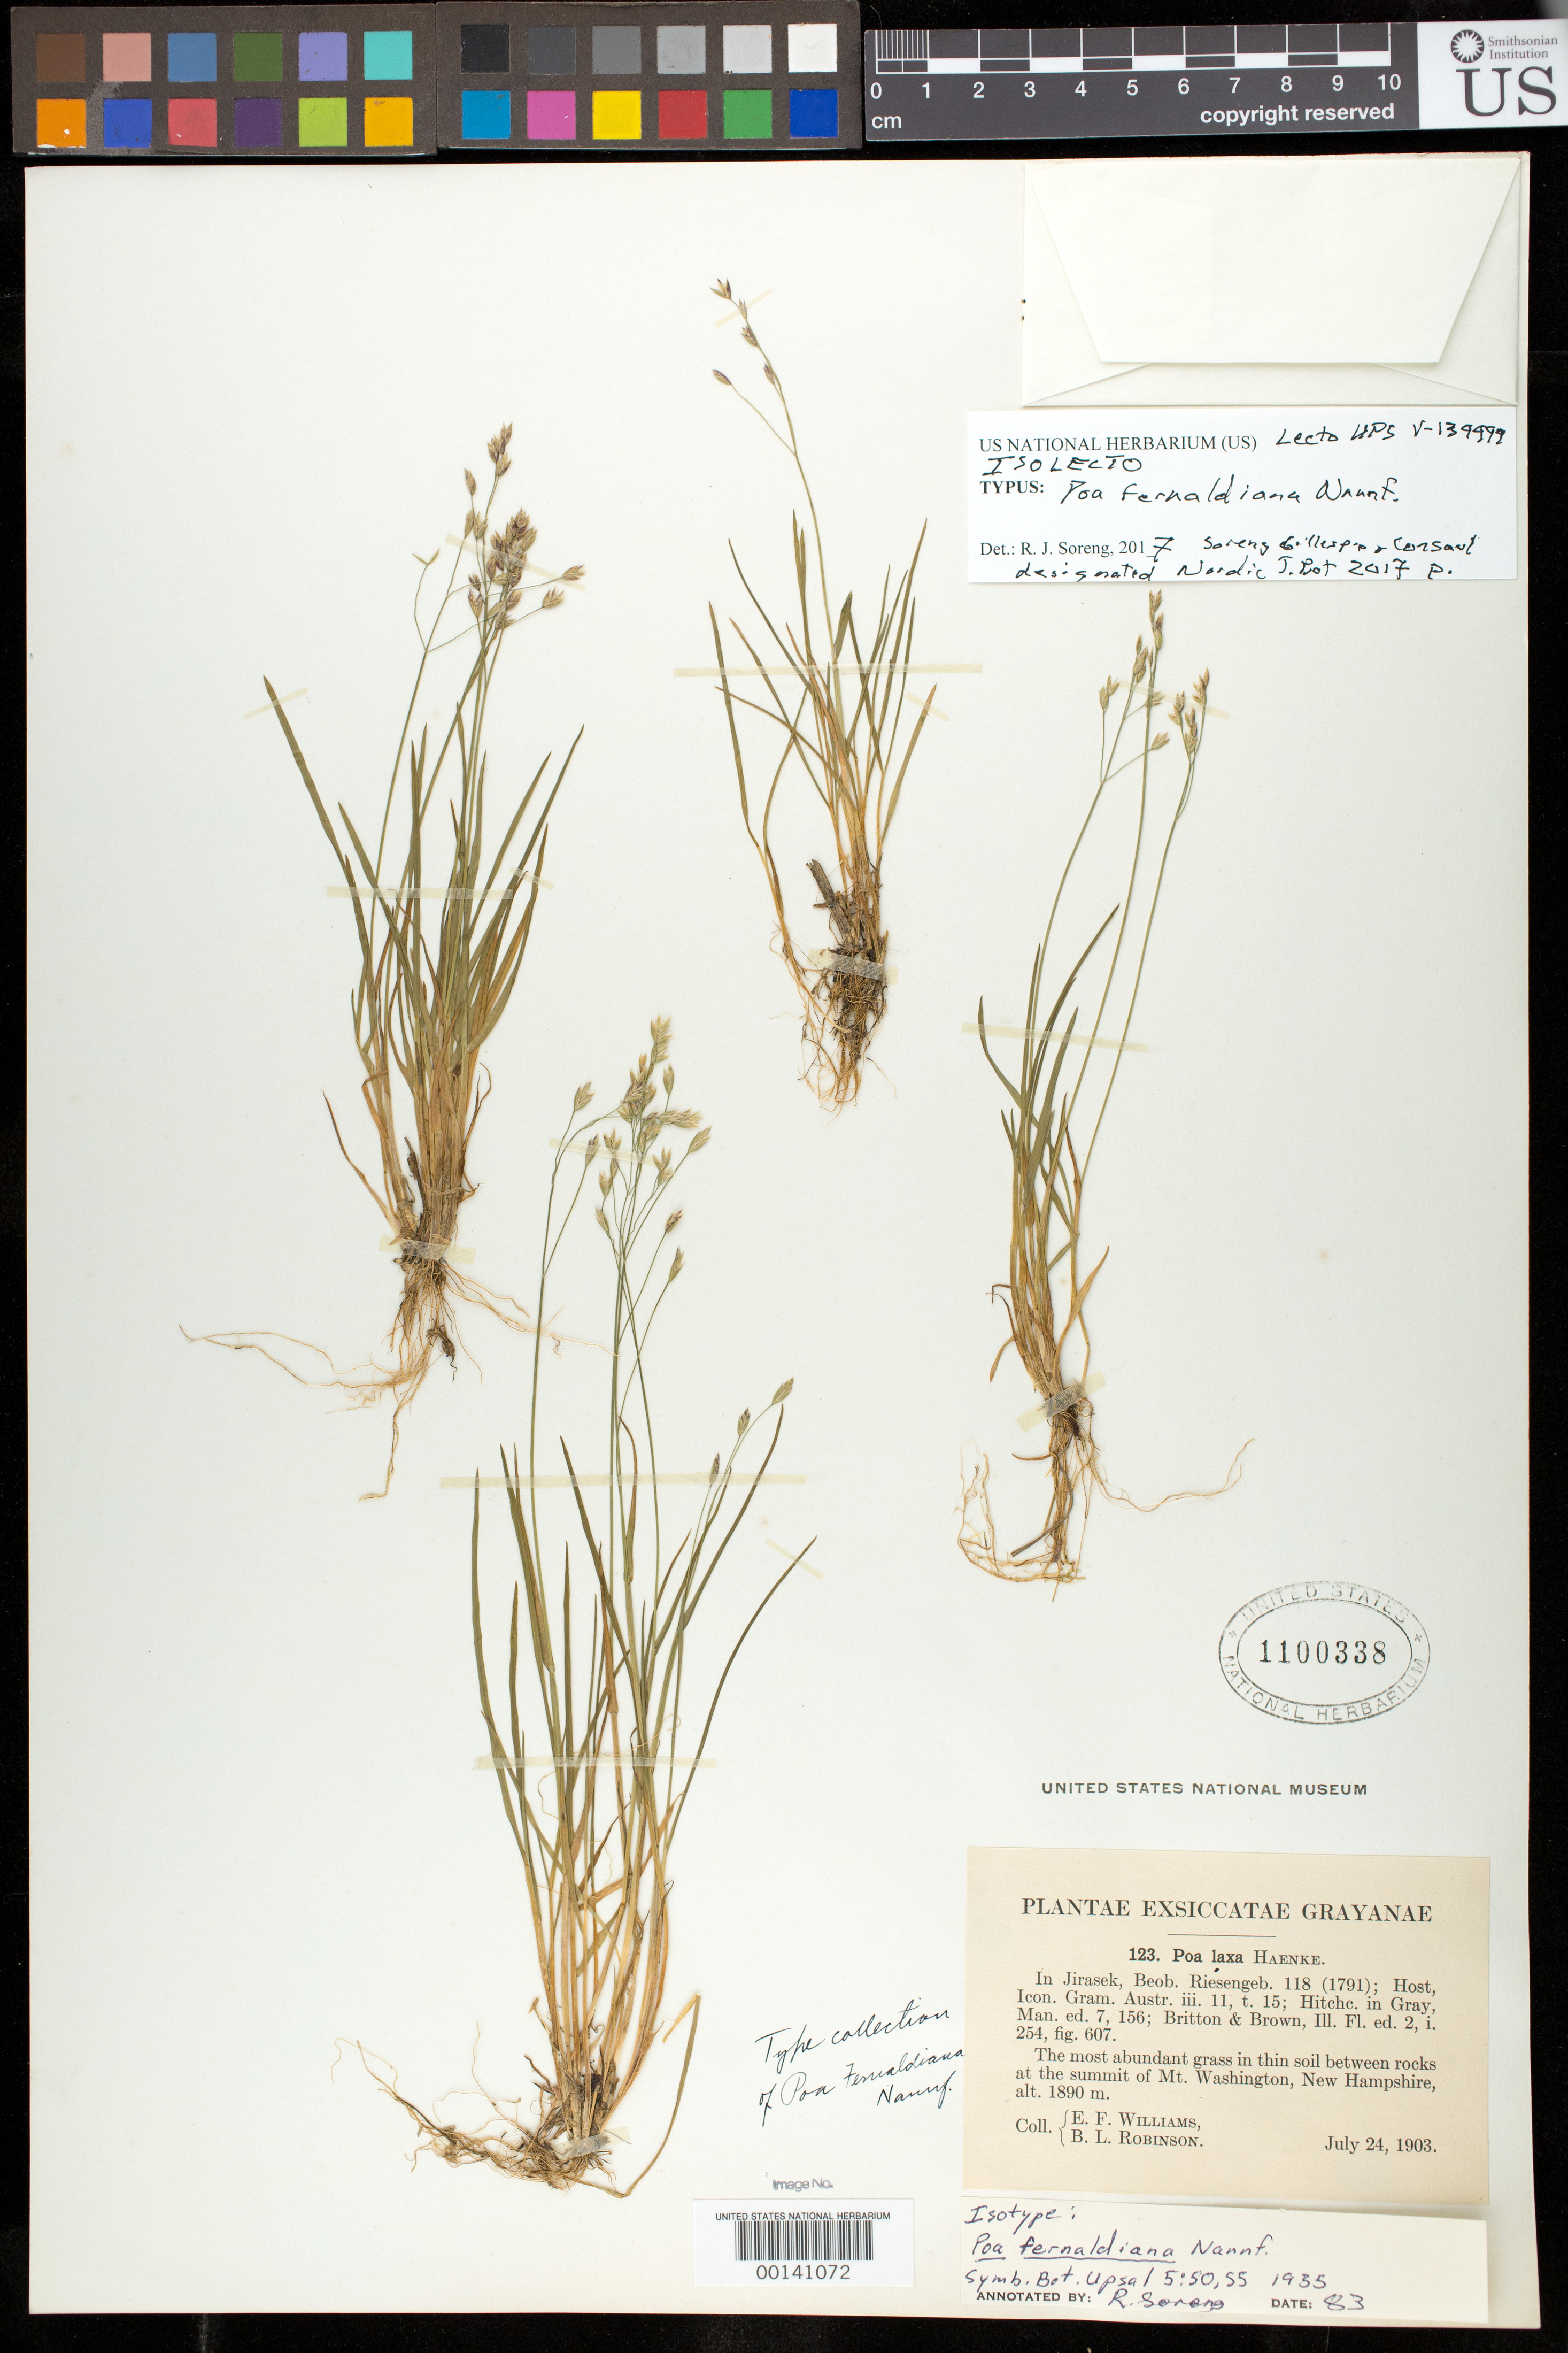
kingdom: Plantae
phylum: Tracheophyta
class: Liliopsida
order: Poales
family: Poaceae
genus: Poa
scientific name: Poa fernaldiana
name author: Nannf.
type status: Isolectotype; Type Collection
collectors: E. F. Williams & B. L. Robinson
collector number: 123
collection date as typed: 24 Jul 1903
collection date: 1903-07-24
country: United States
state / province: New Hampshire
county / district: Coos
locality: Summit of Mt. Washington.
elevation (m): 1890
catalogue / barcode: US 1100338